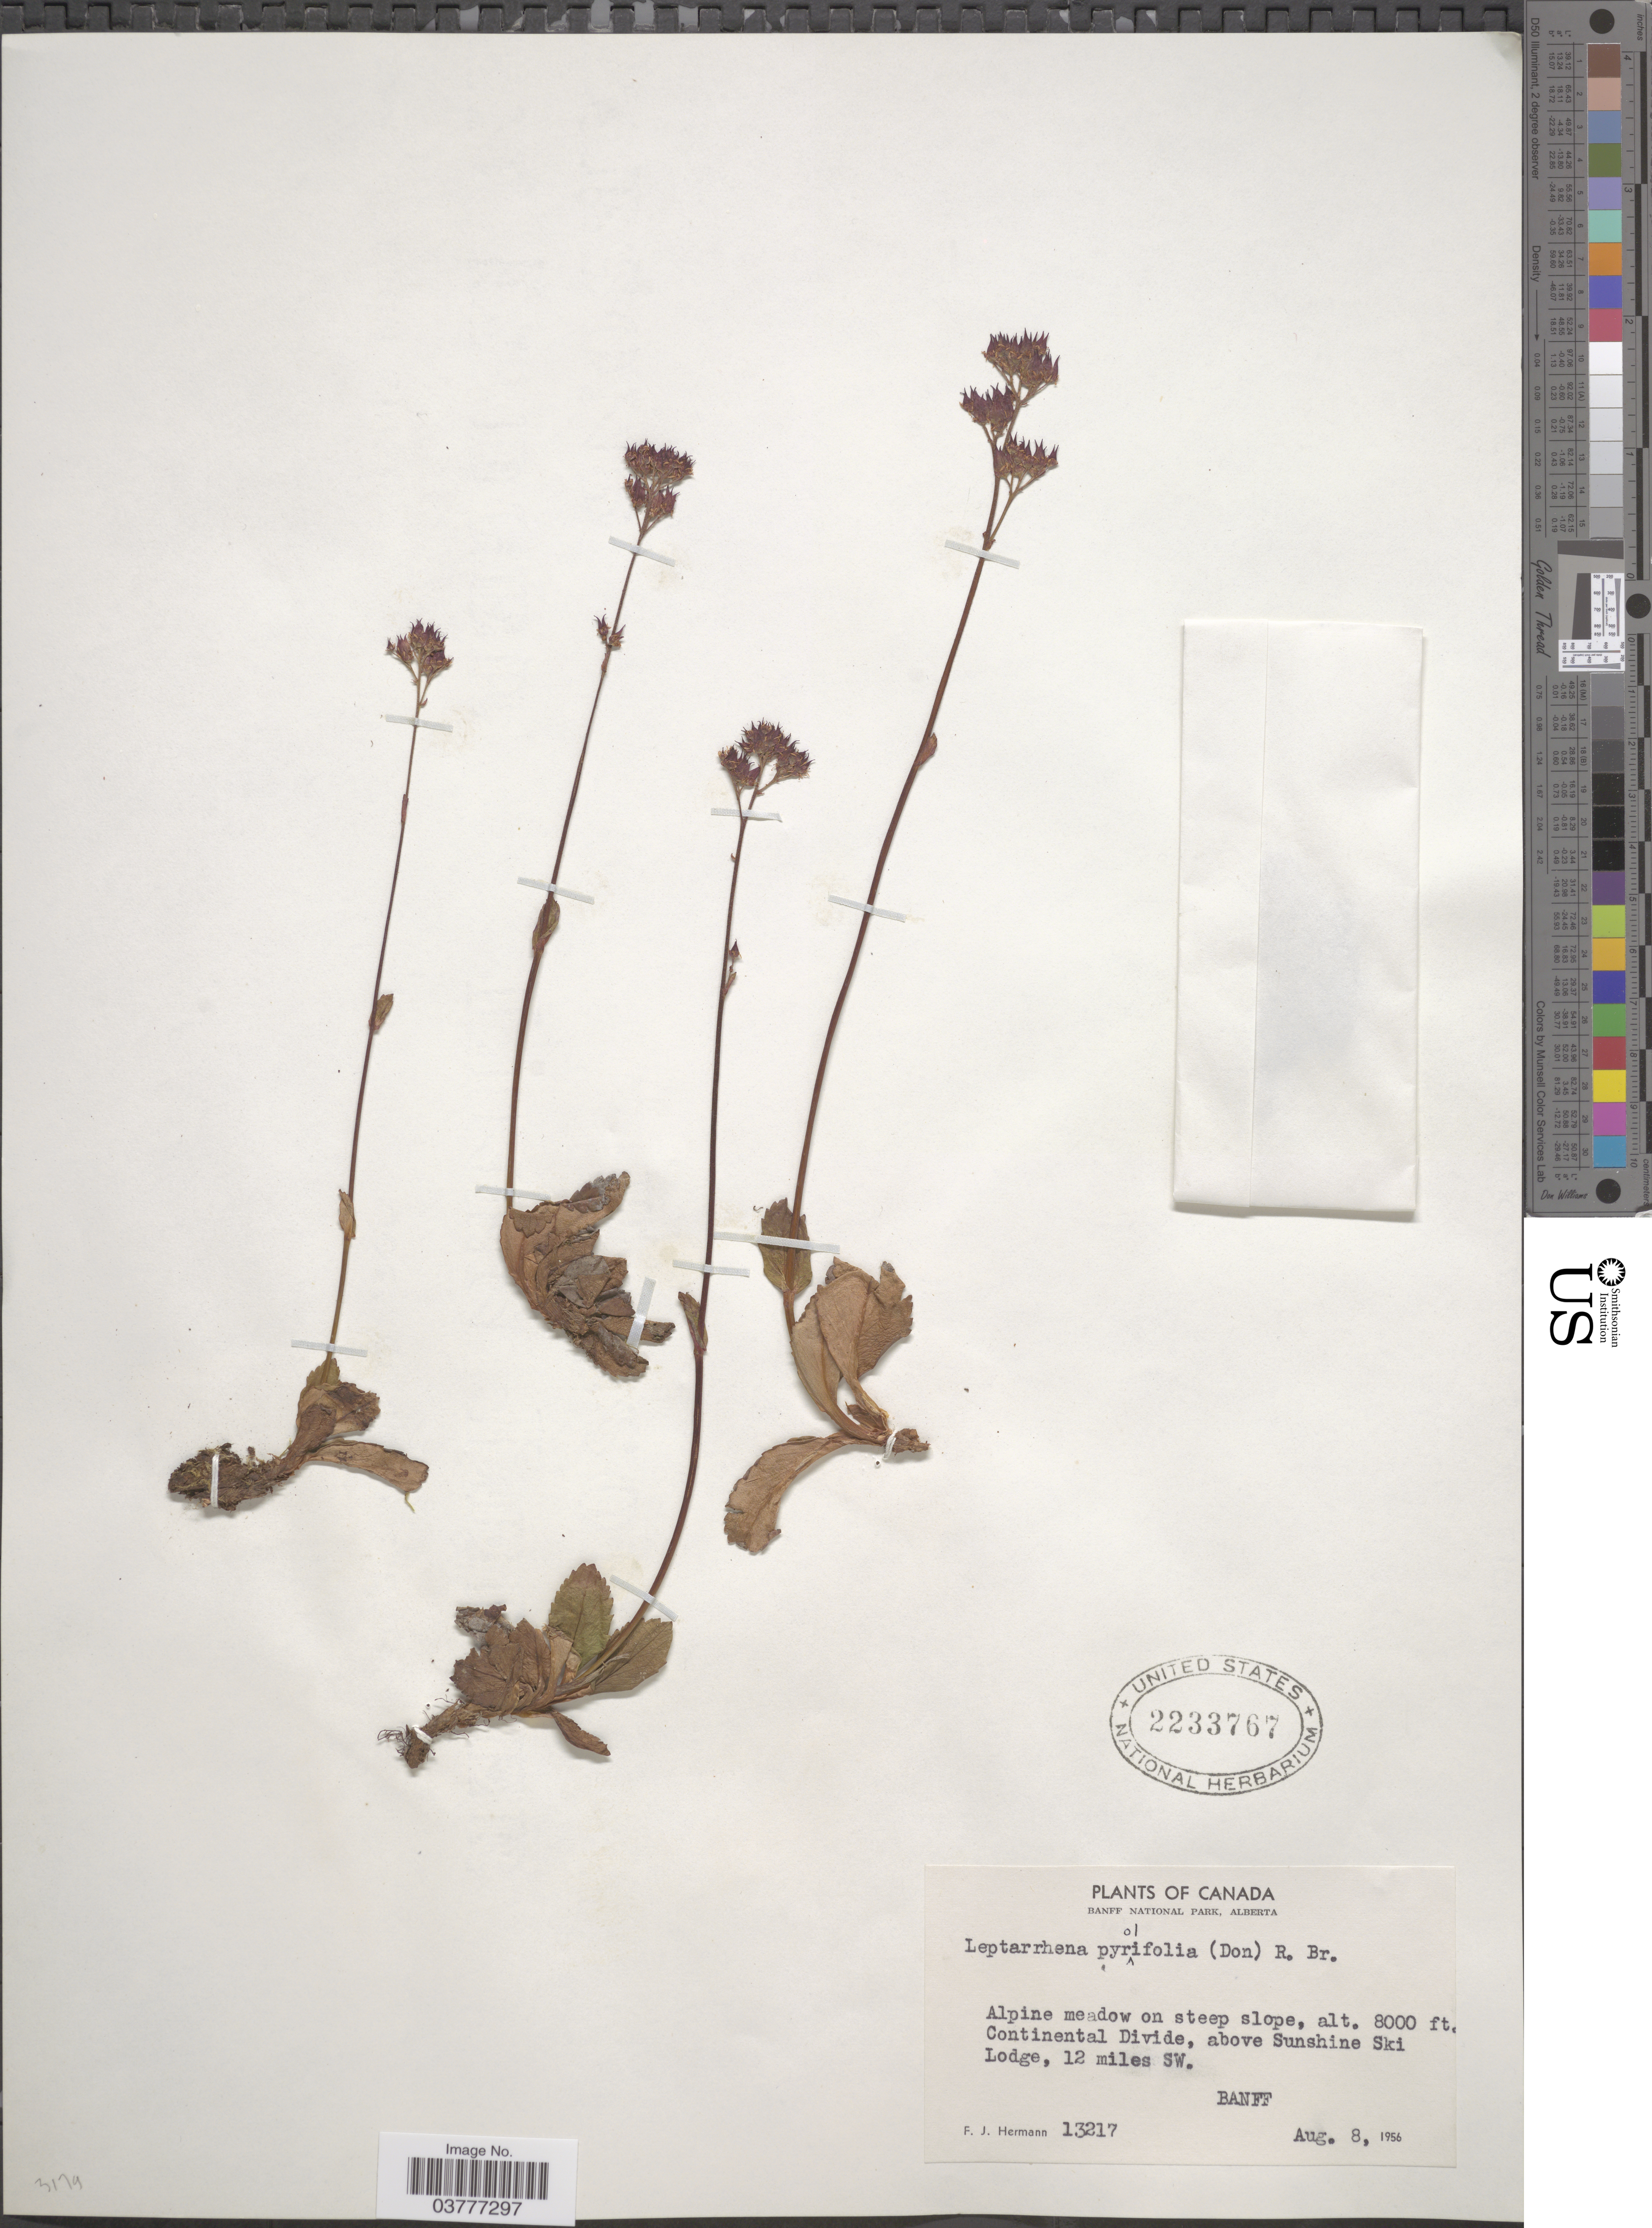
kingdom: Plantae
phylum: Tracheophyta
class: Magnoliopsida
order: Saxifragales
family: Saxifragaceae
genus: Leptarrhena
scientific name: Leptarrhena pyrolifolia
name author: (D. Don) Ser.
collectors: F. J. Hermann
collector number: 13217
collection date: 1956-08-08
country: Canada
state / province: Alberta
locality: Banff National Park. Alpine meadow on steep slope. Continental Divide, above Sunshine Ski Lodge, 12 miles SW. Banff.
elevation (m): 2438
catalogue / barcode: US 2233767